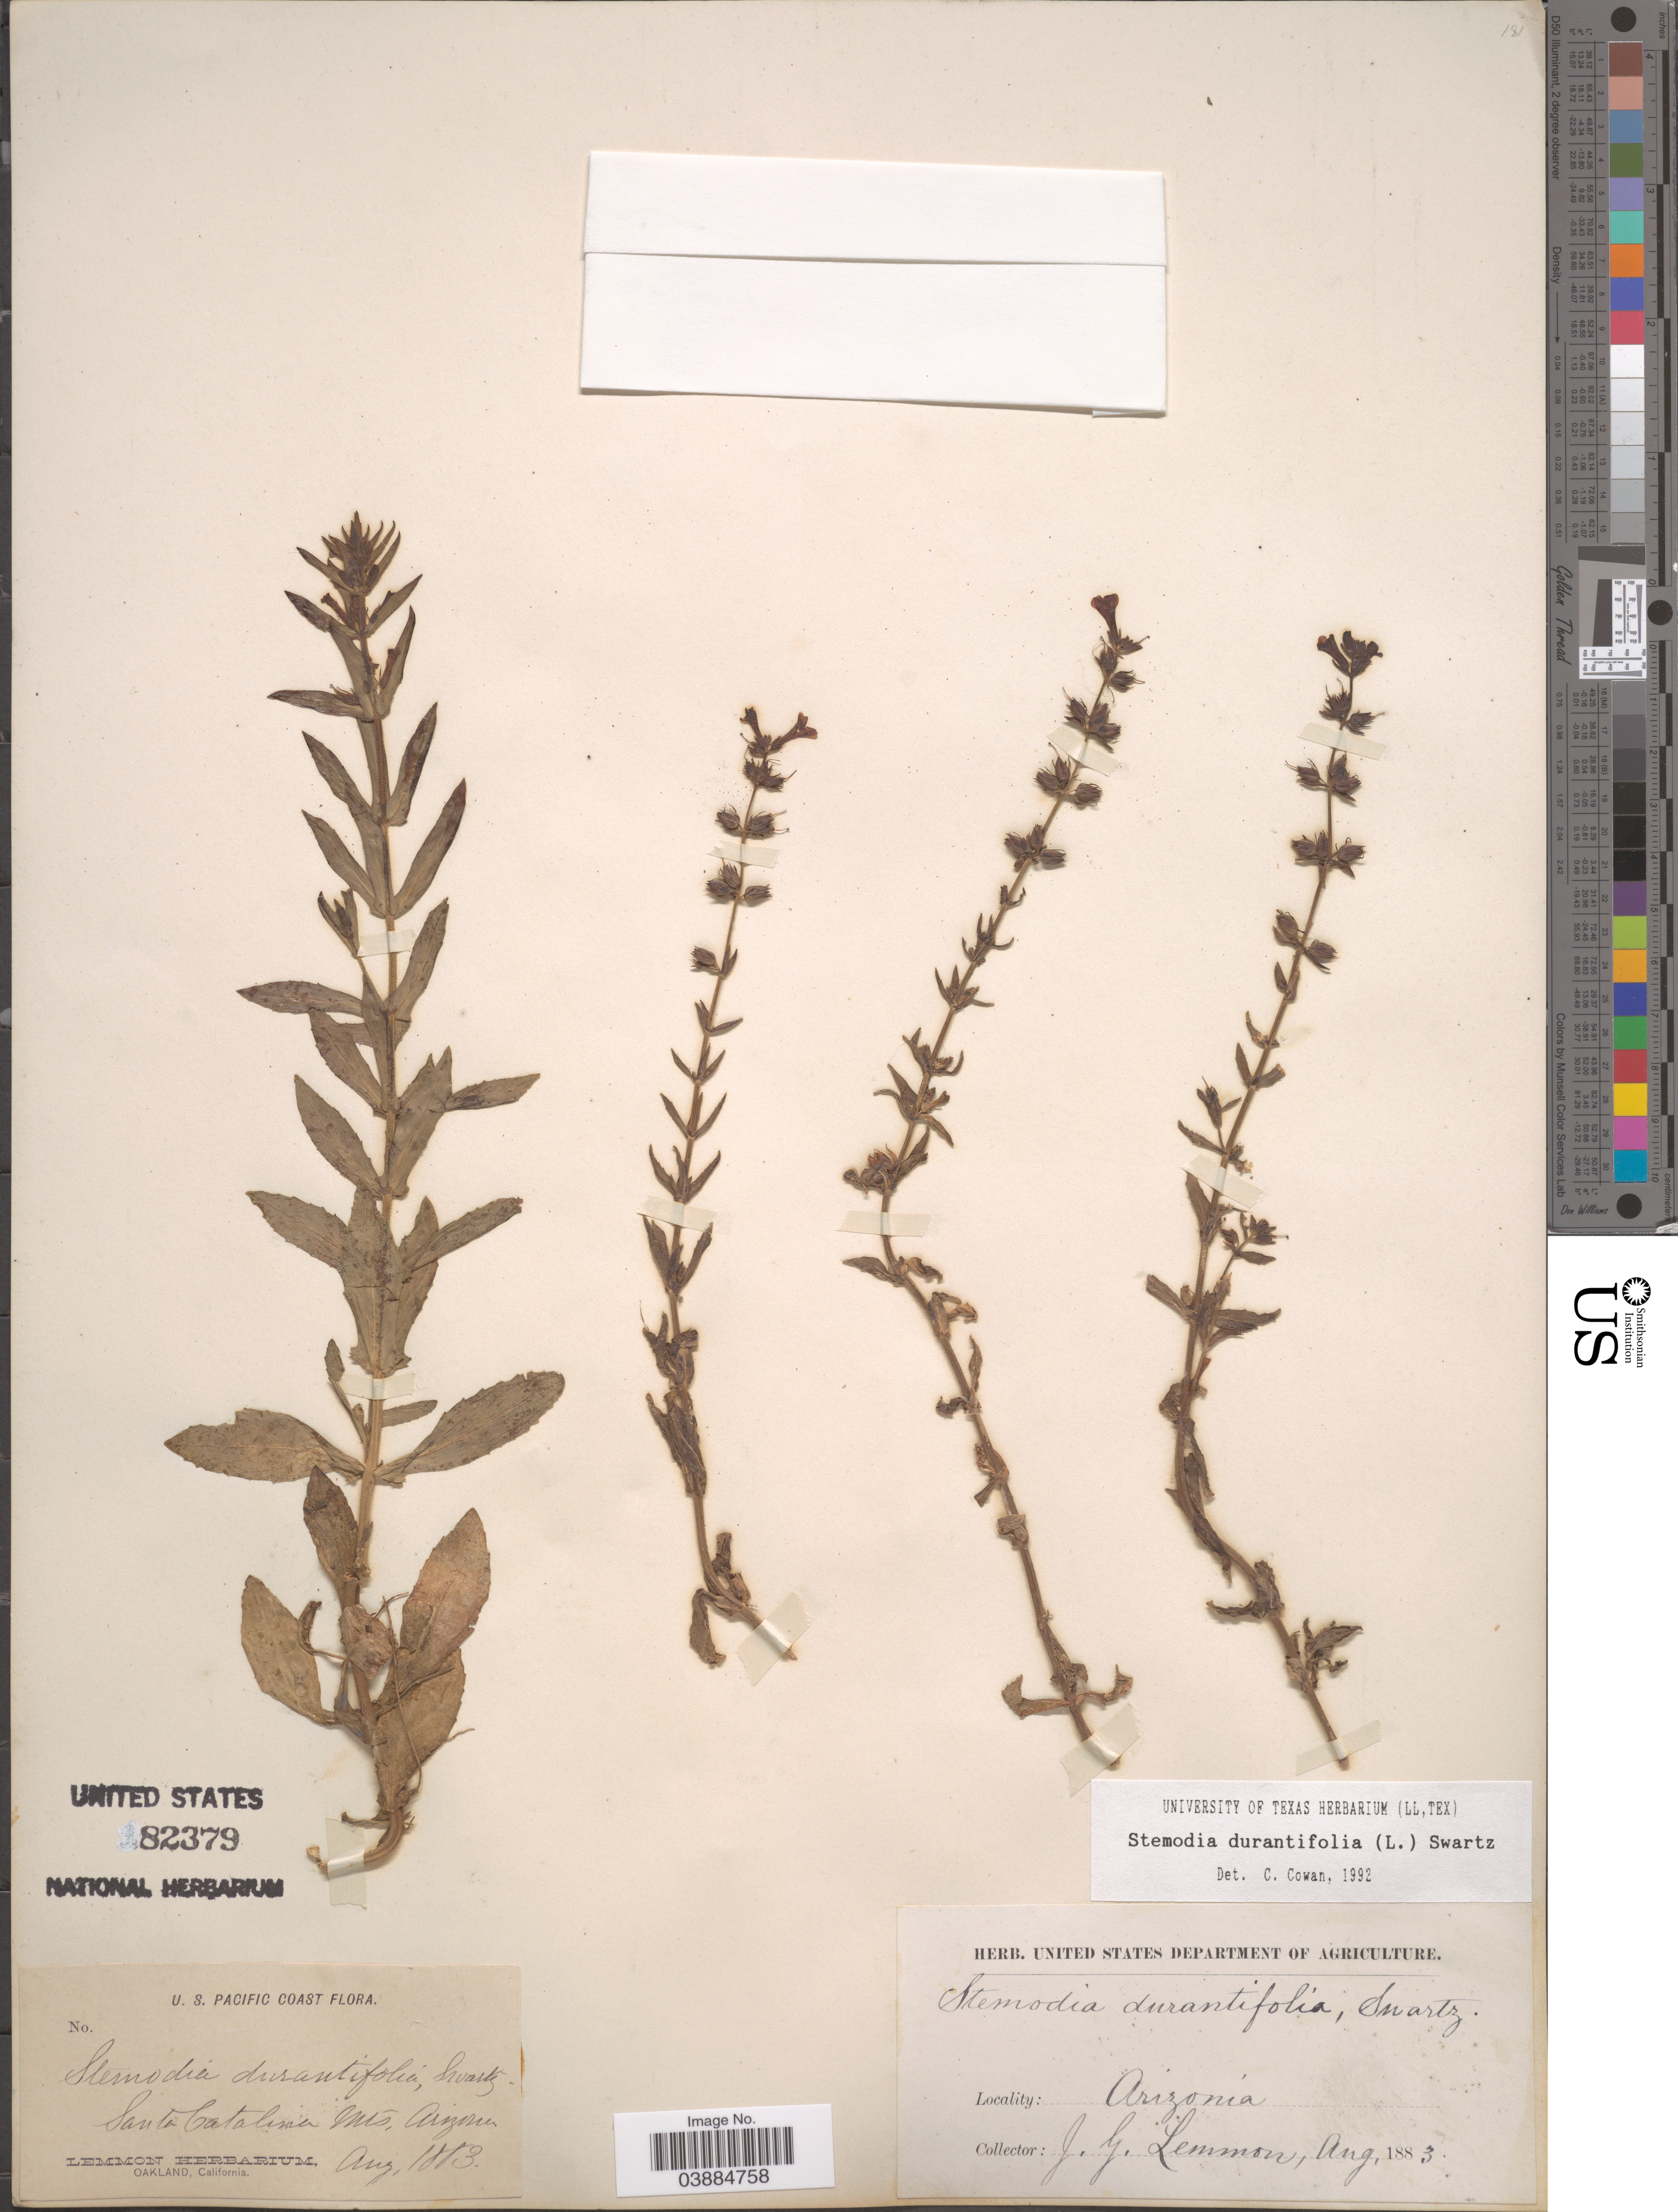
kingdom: Plantae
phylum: Tracheophyta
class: Magnoliopsida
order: Lamiales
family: Plantaginaceae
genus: Stemodia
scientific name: Stemodia durantifolia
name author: (L.) Sw.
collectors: J. Lemmon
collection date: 1883-08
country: United States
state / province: Arizona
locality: U.S. Pacific Coast. Santa Catalina Mts.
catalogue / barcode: US 82379